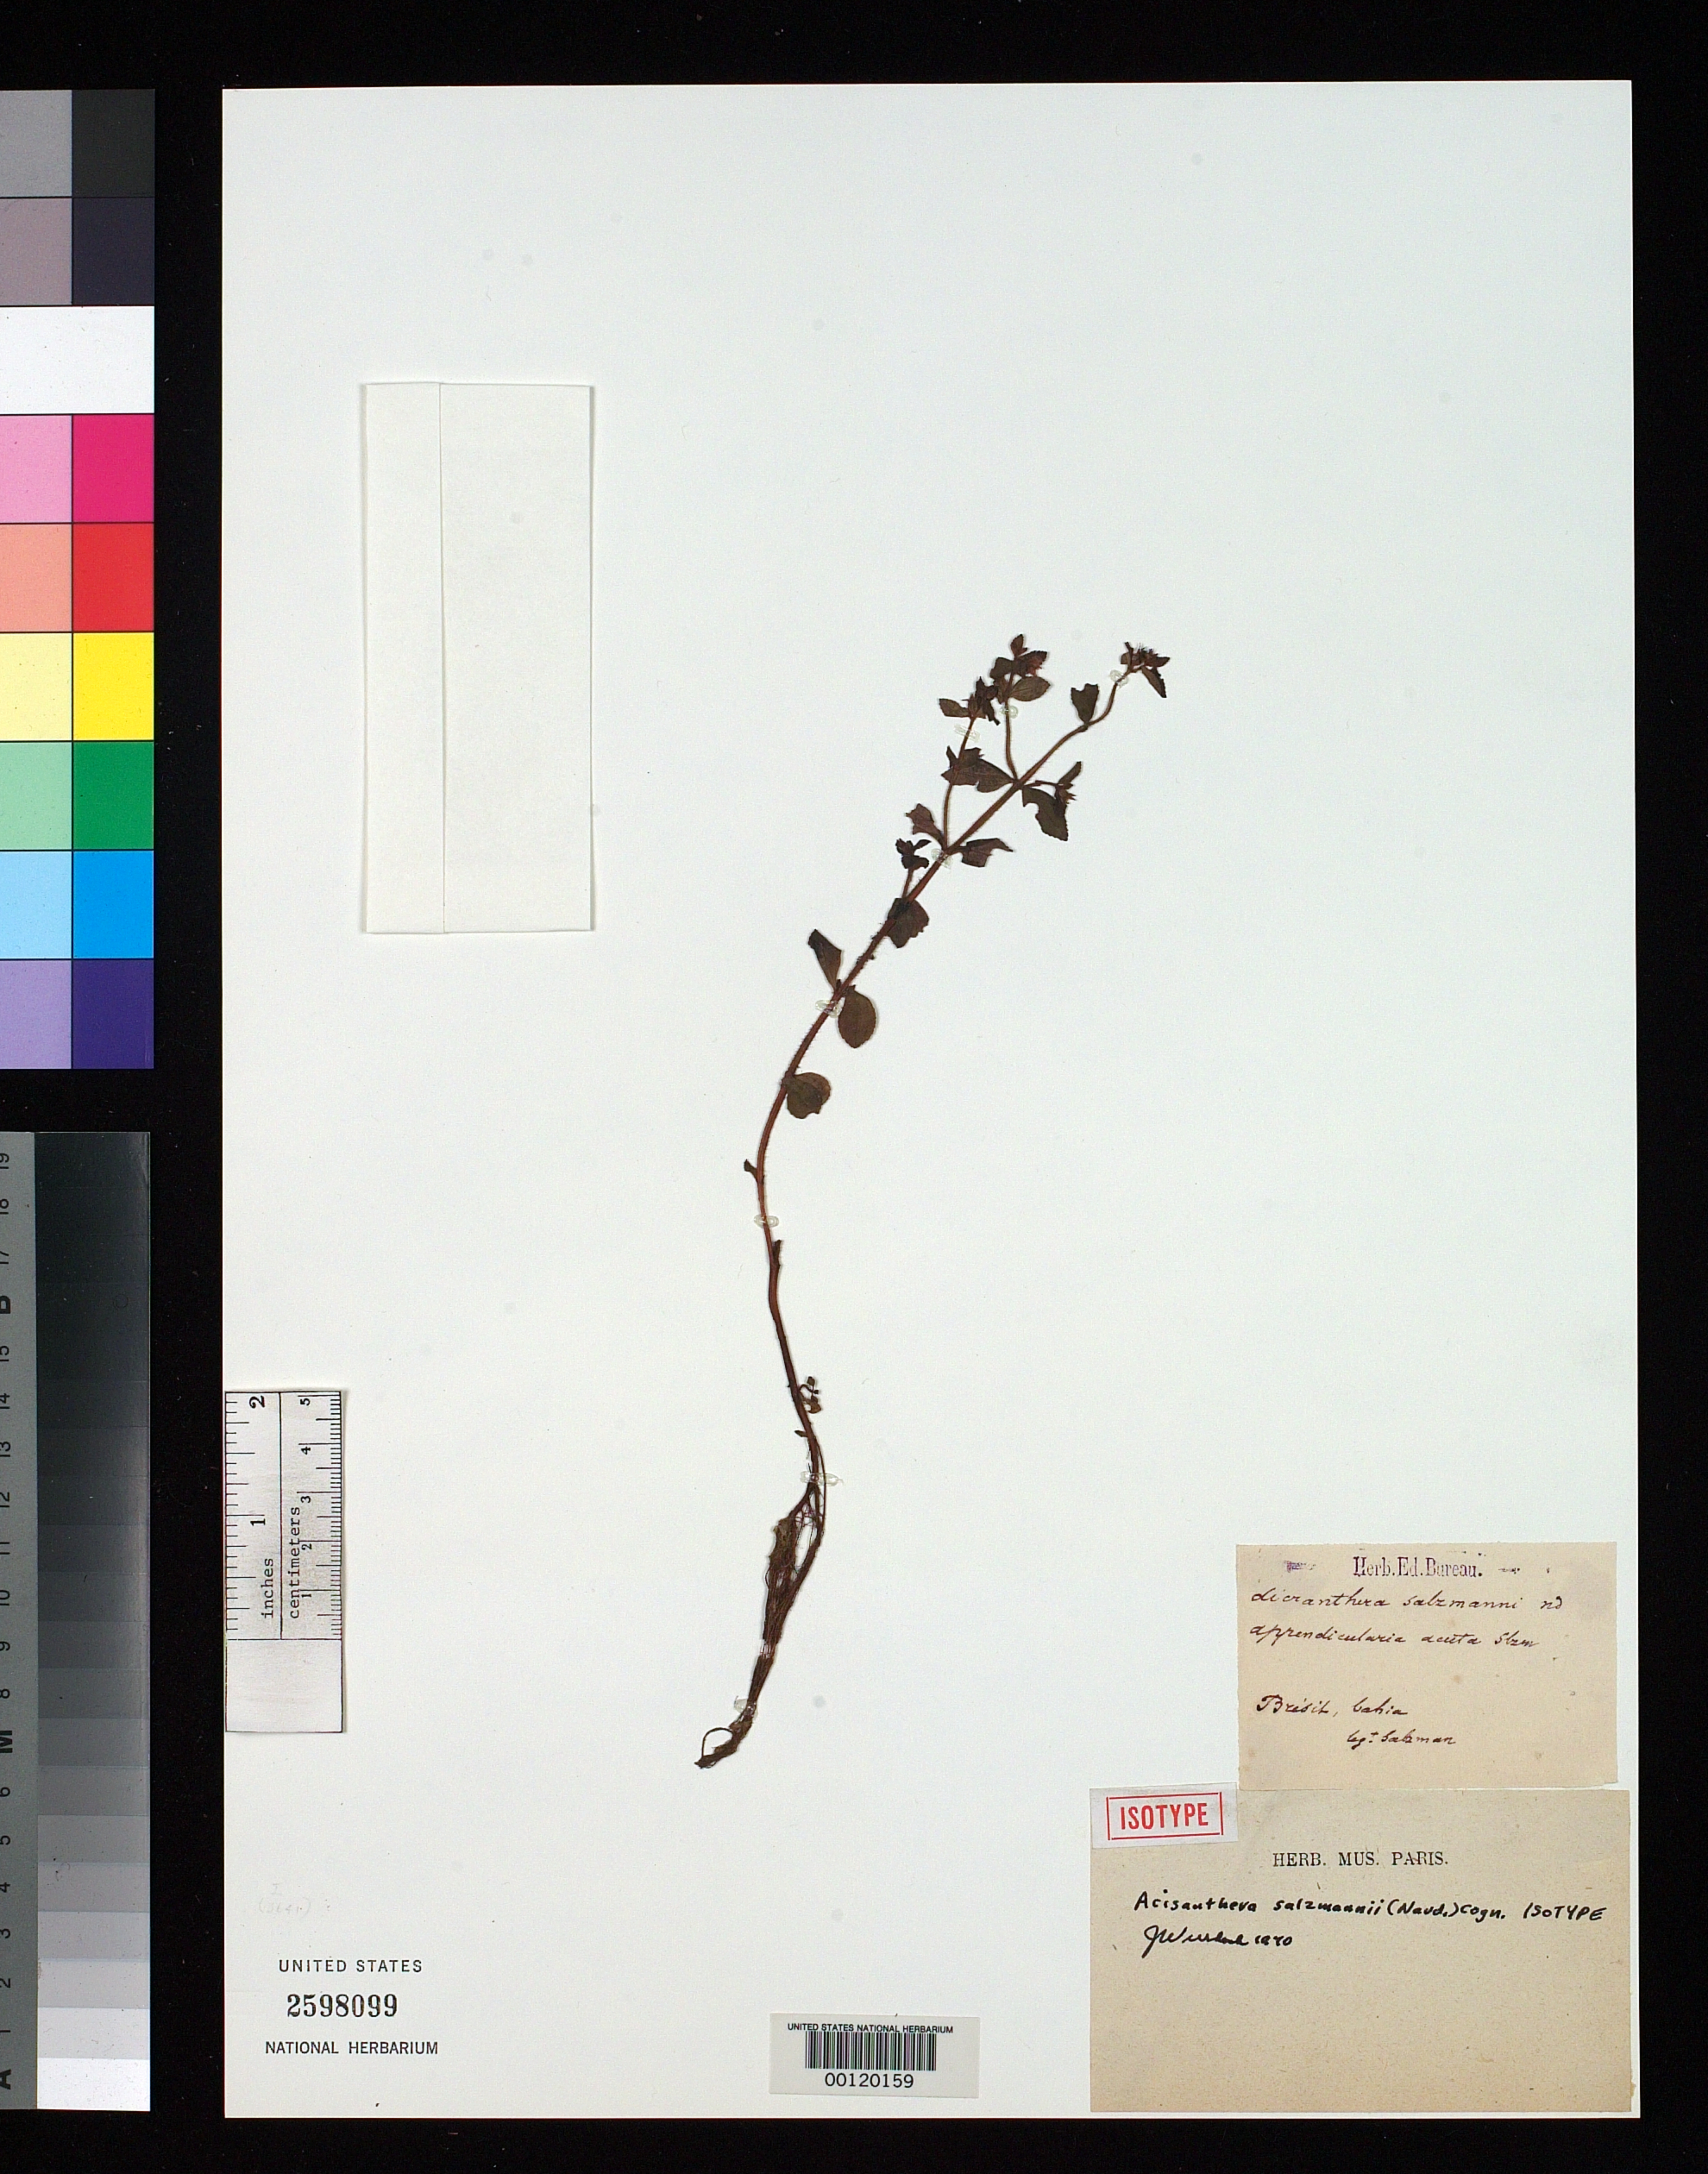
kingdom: Plantae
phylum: Tracheophyta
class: Magnoliopsida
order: Myrtales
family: Melastomataceae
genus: Dicrananthera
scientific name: Dicrananthera salzmannii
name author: Naudin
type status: Isotype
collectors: P. Salzmann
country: Brazil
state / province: Bahia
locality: North of Esplanda city on road to Jaquera.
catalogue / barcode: US 2598099